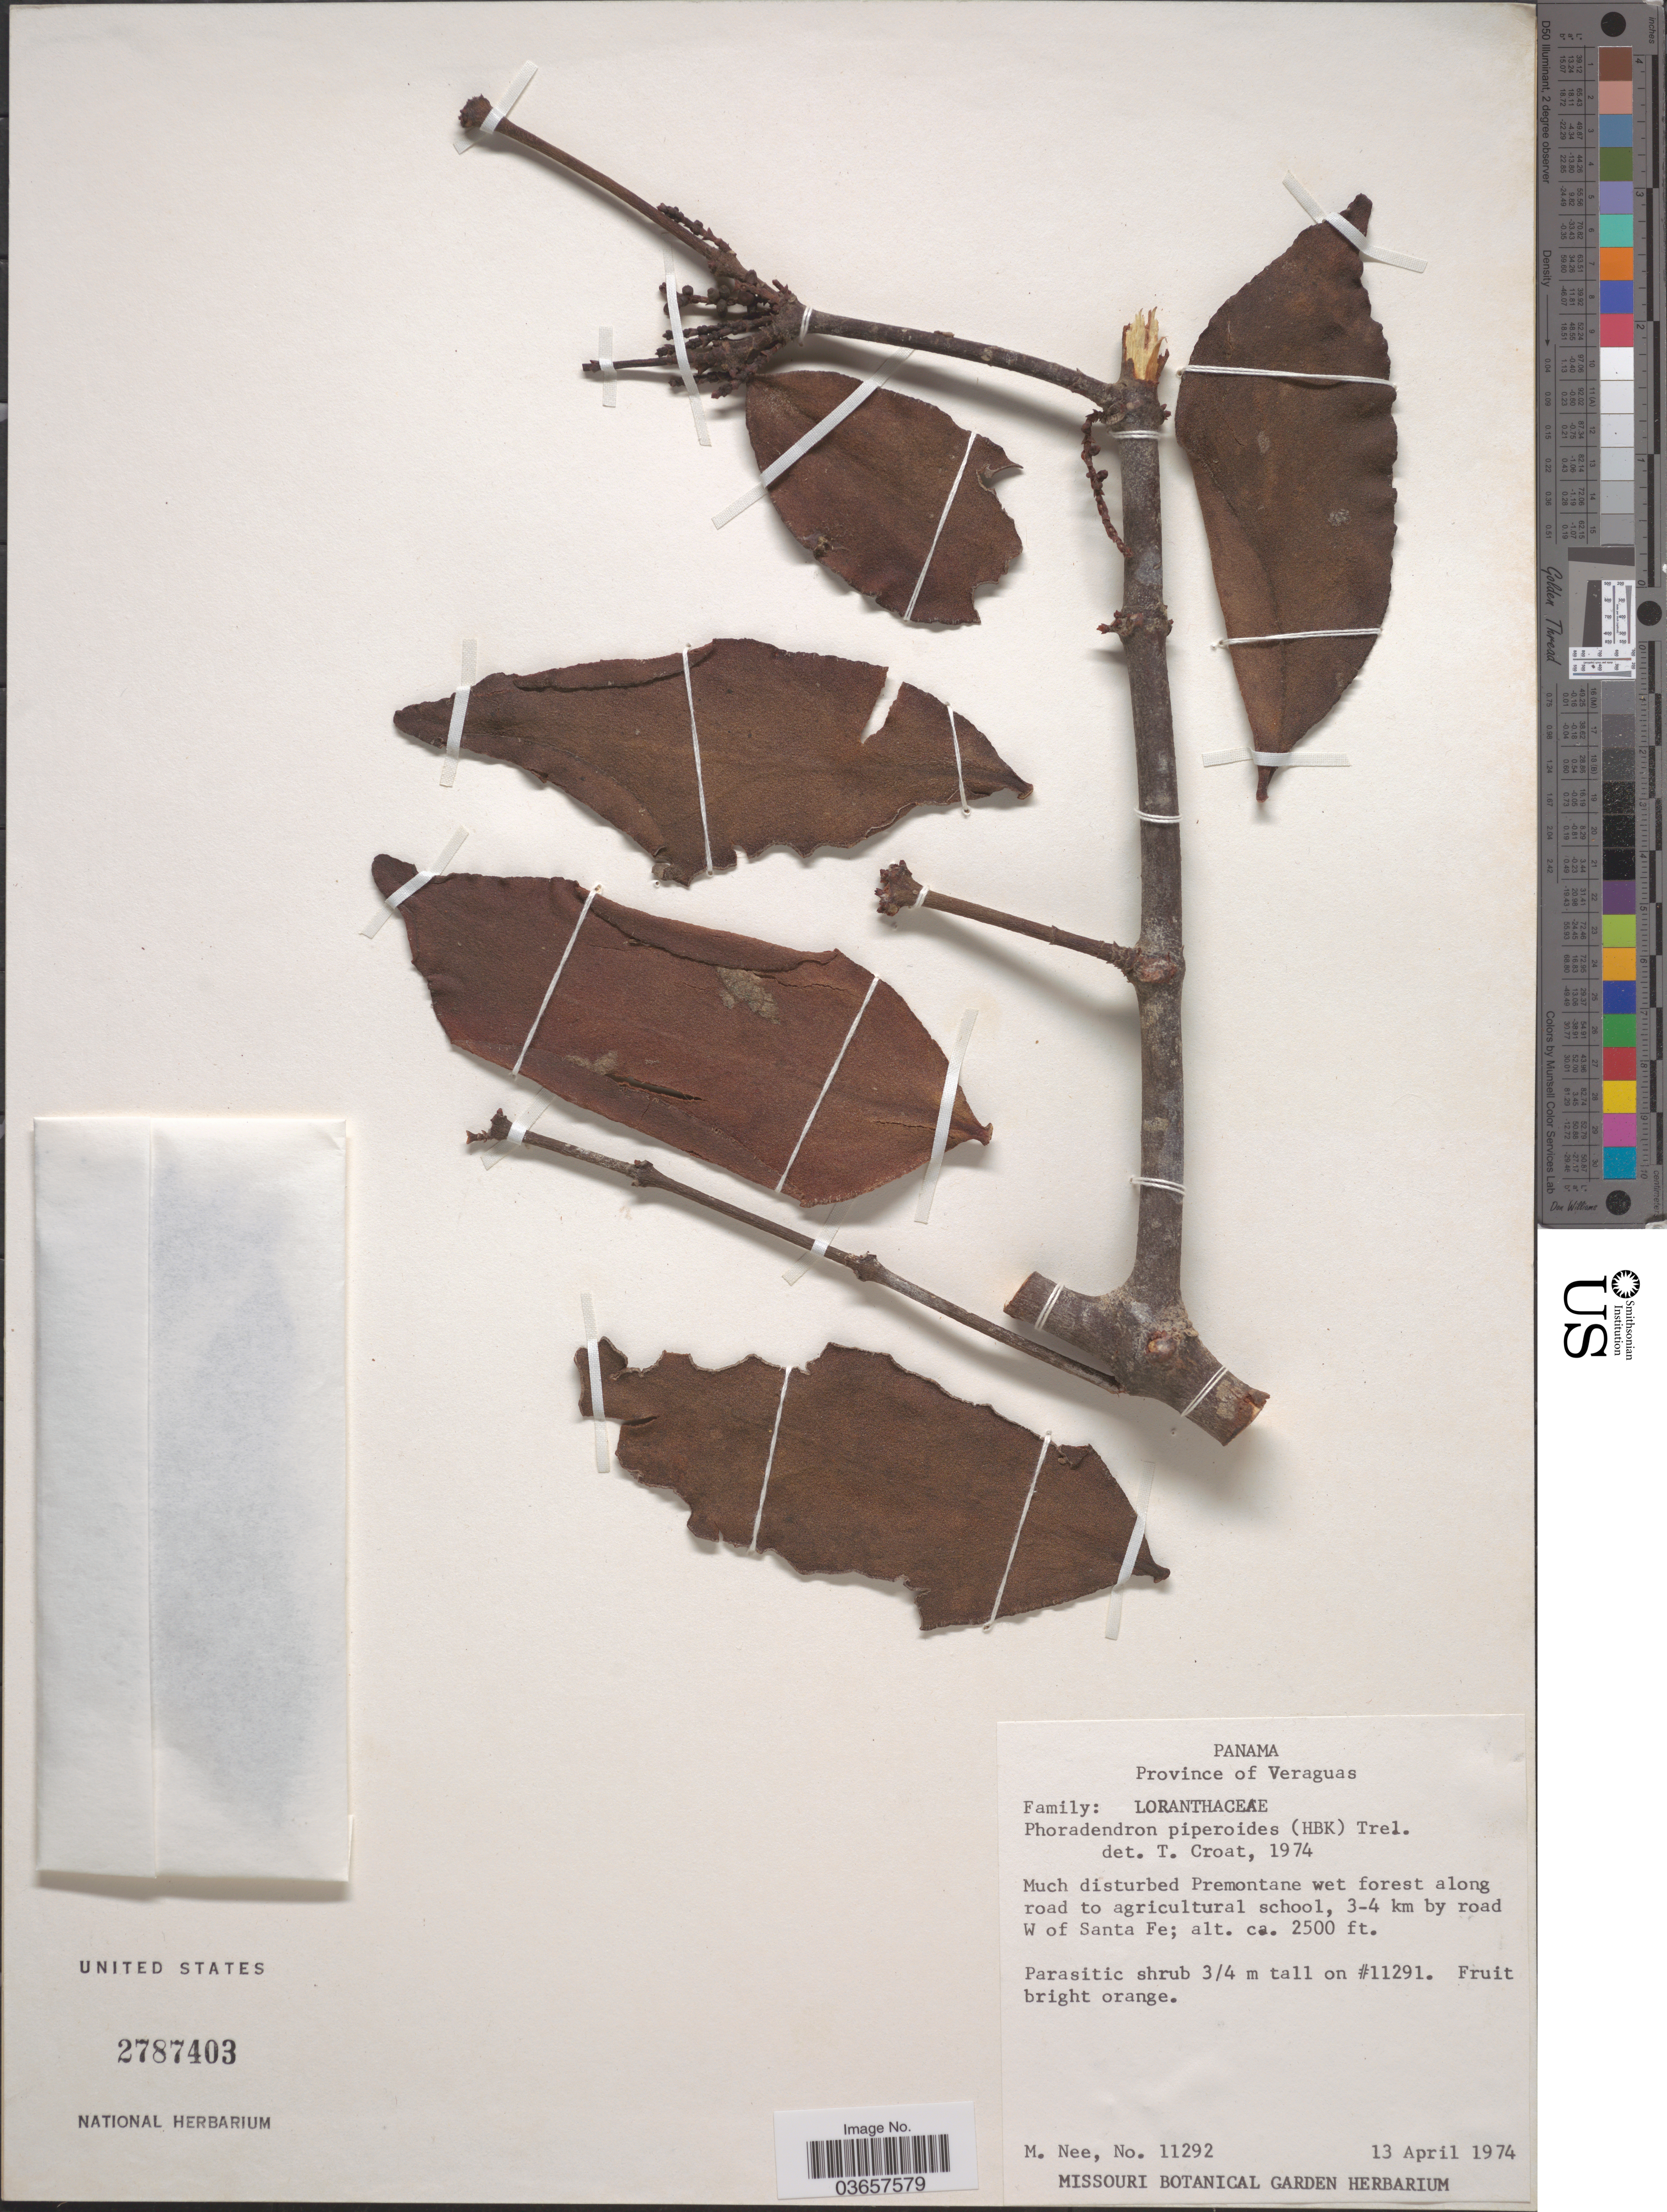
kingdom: Plantae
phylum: Tracheophyta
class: Magnoliopsida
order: Santalales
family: Viscaceae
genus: Phoradendron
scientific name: Phoradendron piperoides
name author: (Kunth) Trel.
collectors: M. Nee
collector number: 11292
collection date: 1974-04-13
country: Panama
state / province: Veraguas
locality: Much disturbed Premontane wet forest along road to agricultural school, 3-4 km by road W of Santa Fe.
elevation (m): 762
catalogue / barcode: US 2787403